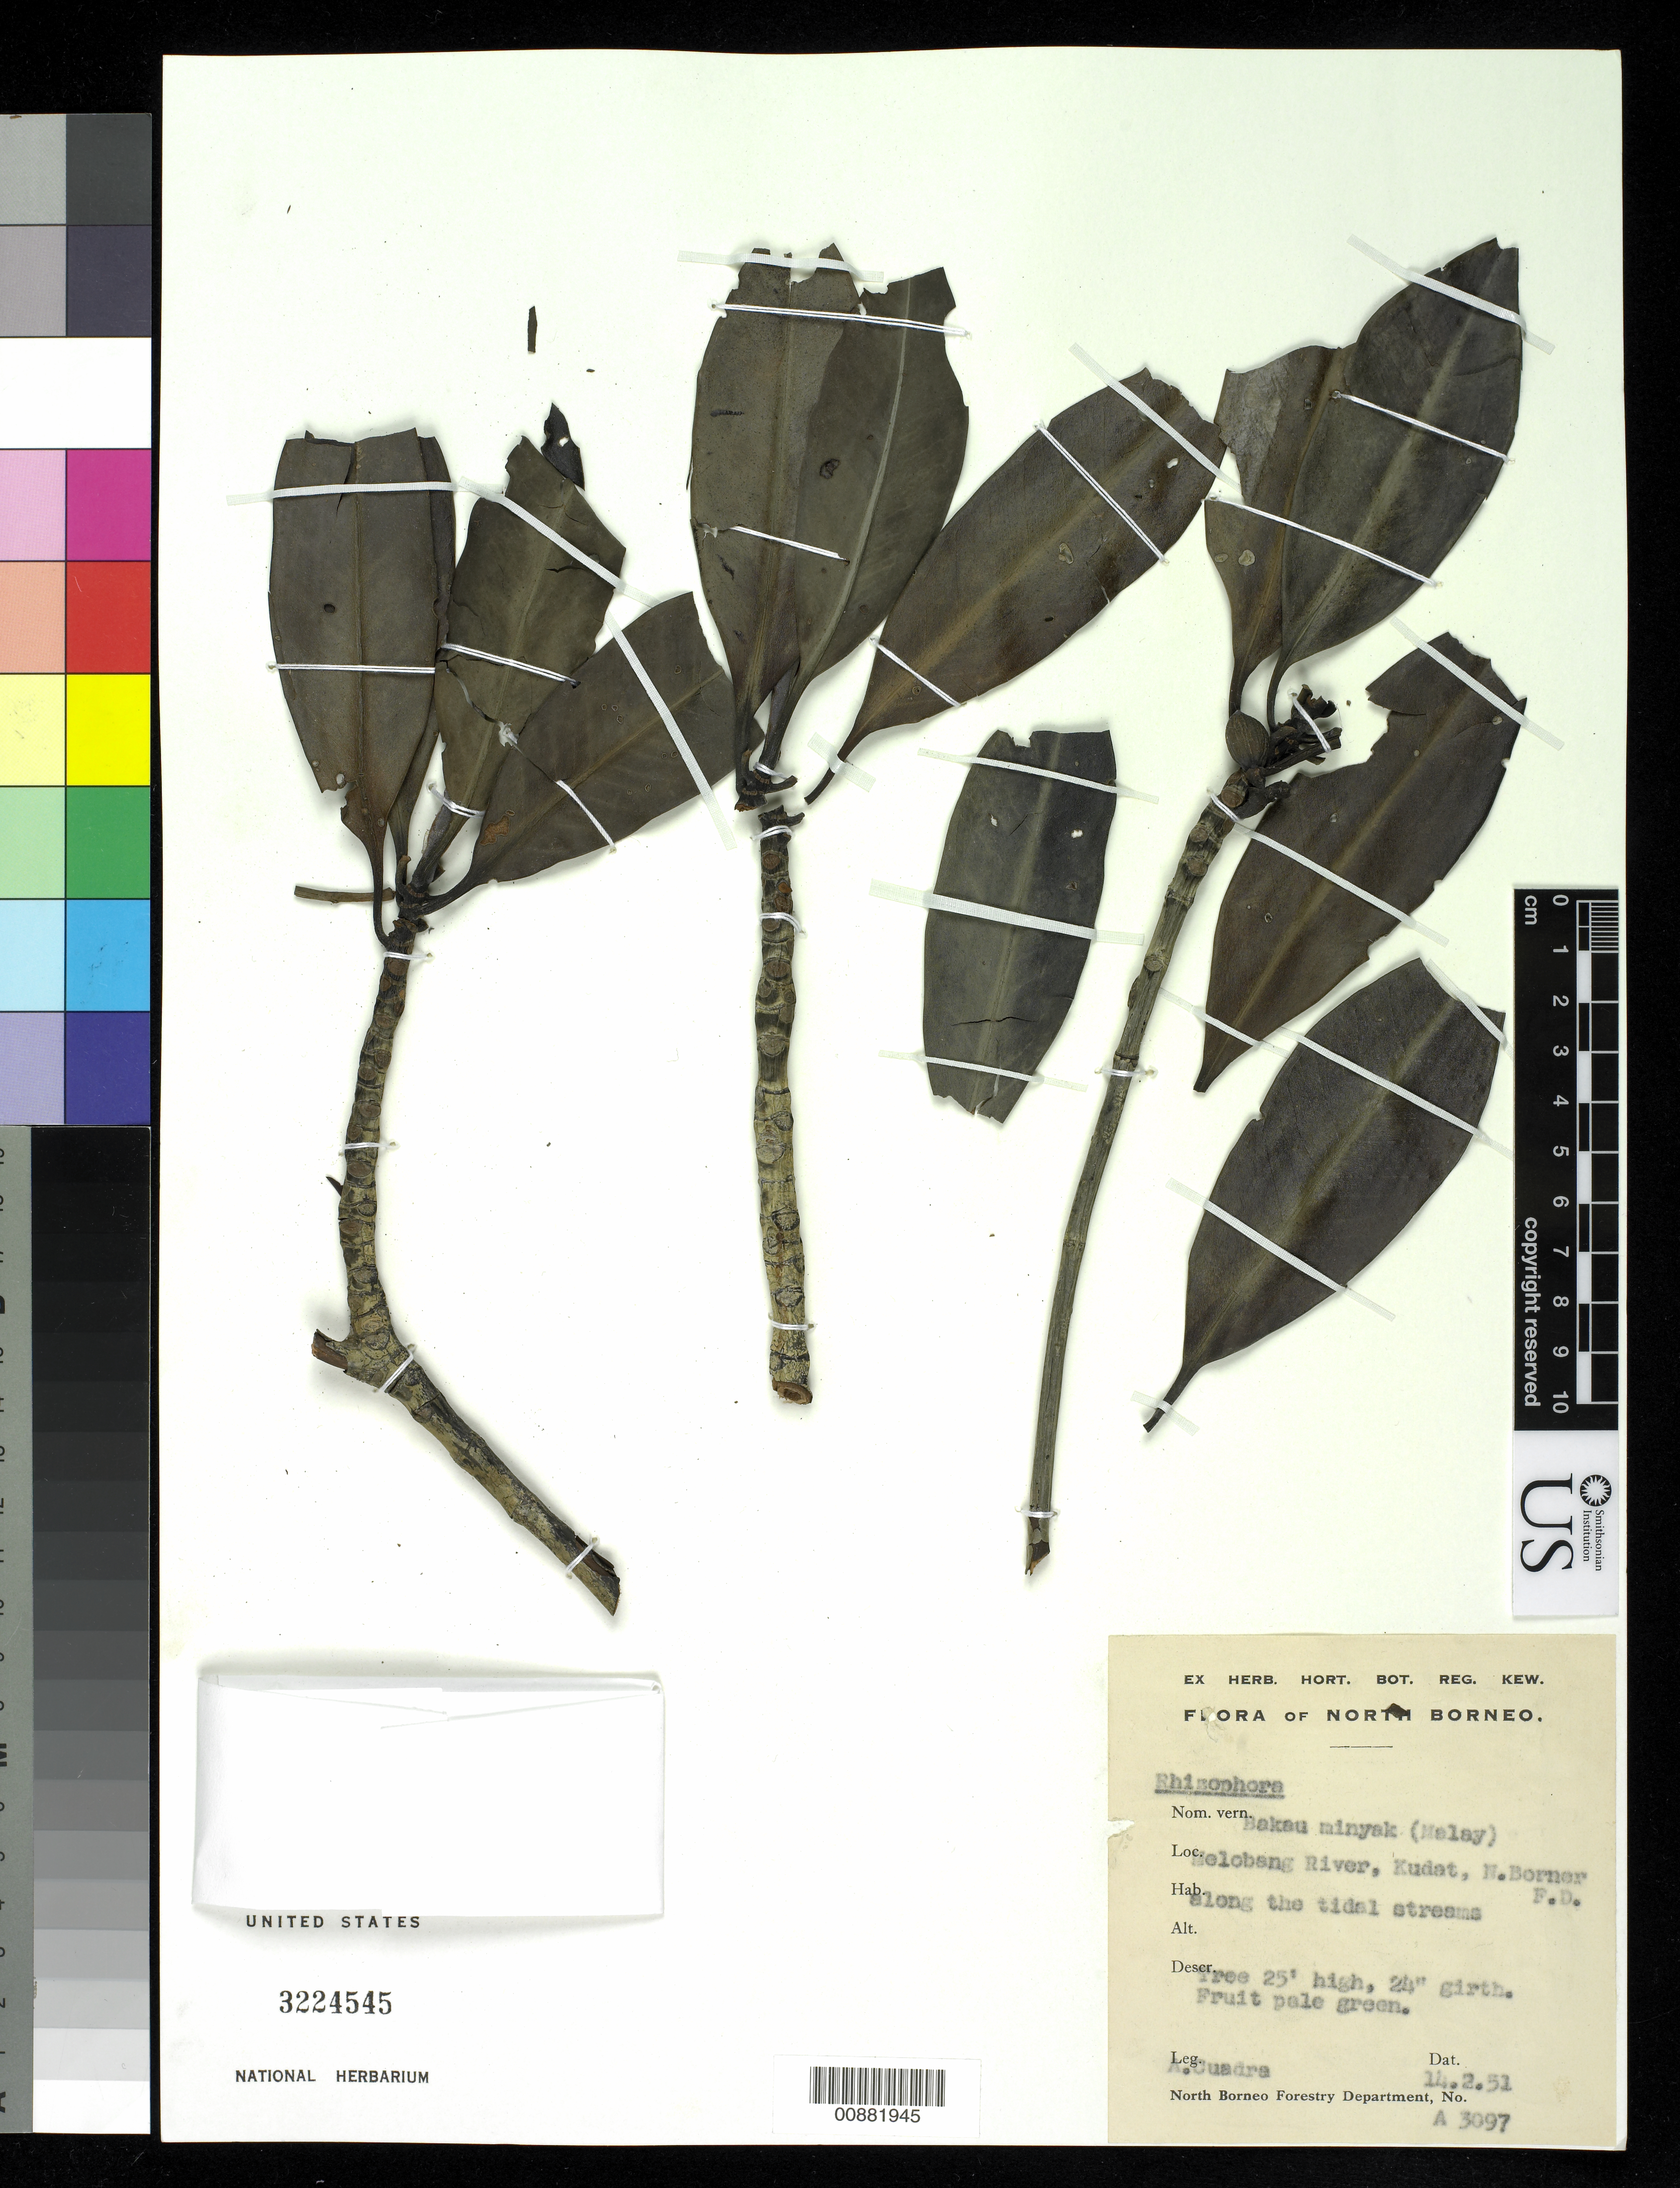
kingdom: Plantae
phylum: Tracheophyta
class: Magnoliopsida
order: Malpighiales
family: Rhizophoraceae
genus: Rhizophora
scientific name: Rhizophora sp.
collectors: A. Cuadra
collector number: A 3097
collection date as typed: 14 Feb 1951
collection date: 1951-02-14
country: Indonesia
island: Borneo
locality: Melobang River, Kudat, N. Borneo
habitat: along tidal streams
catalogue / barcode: US 3224545